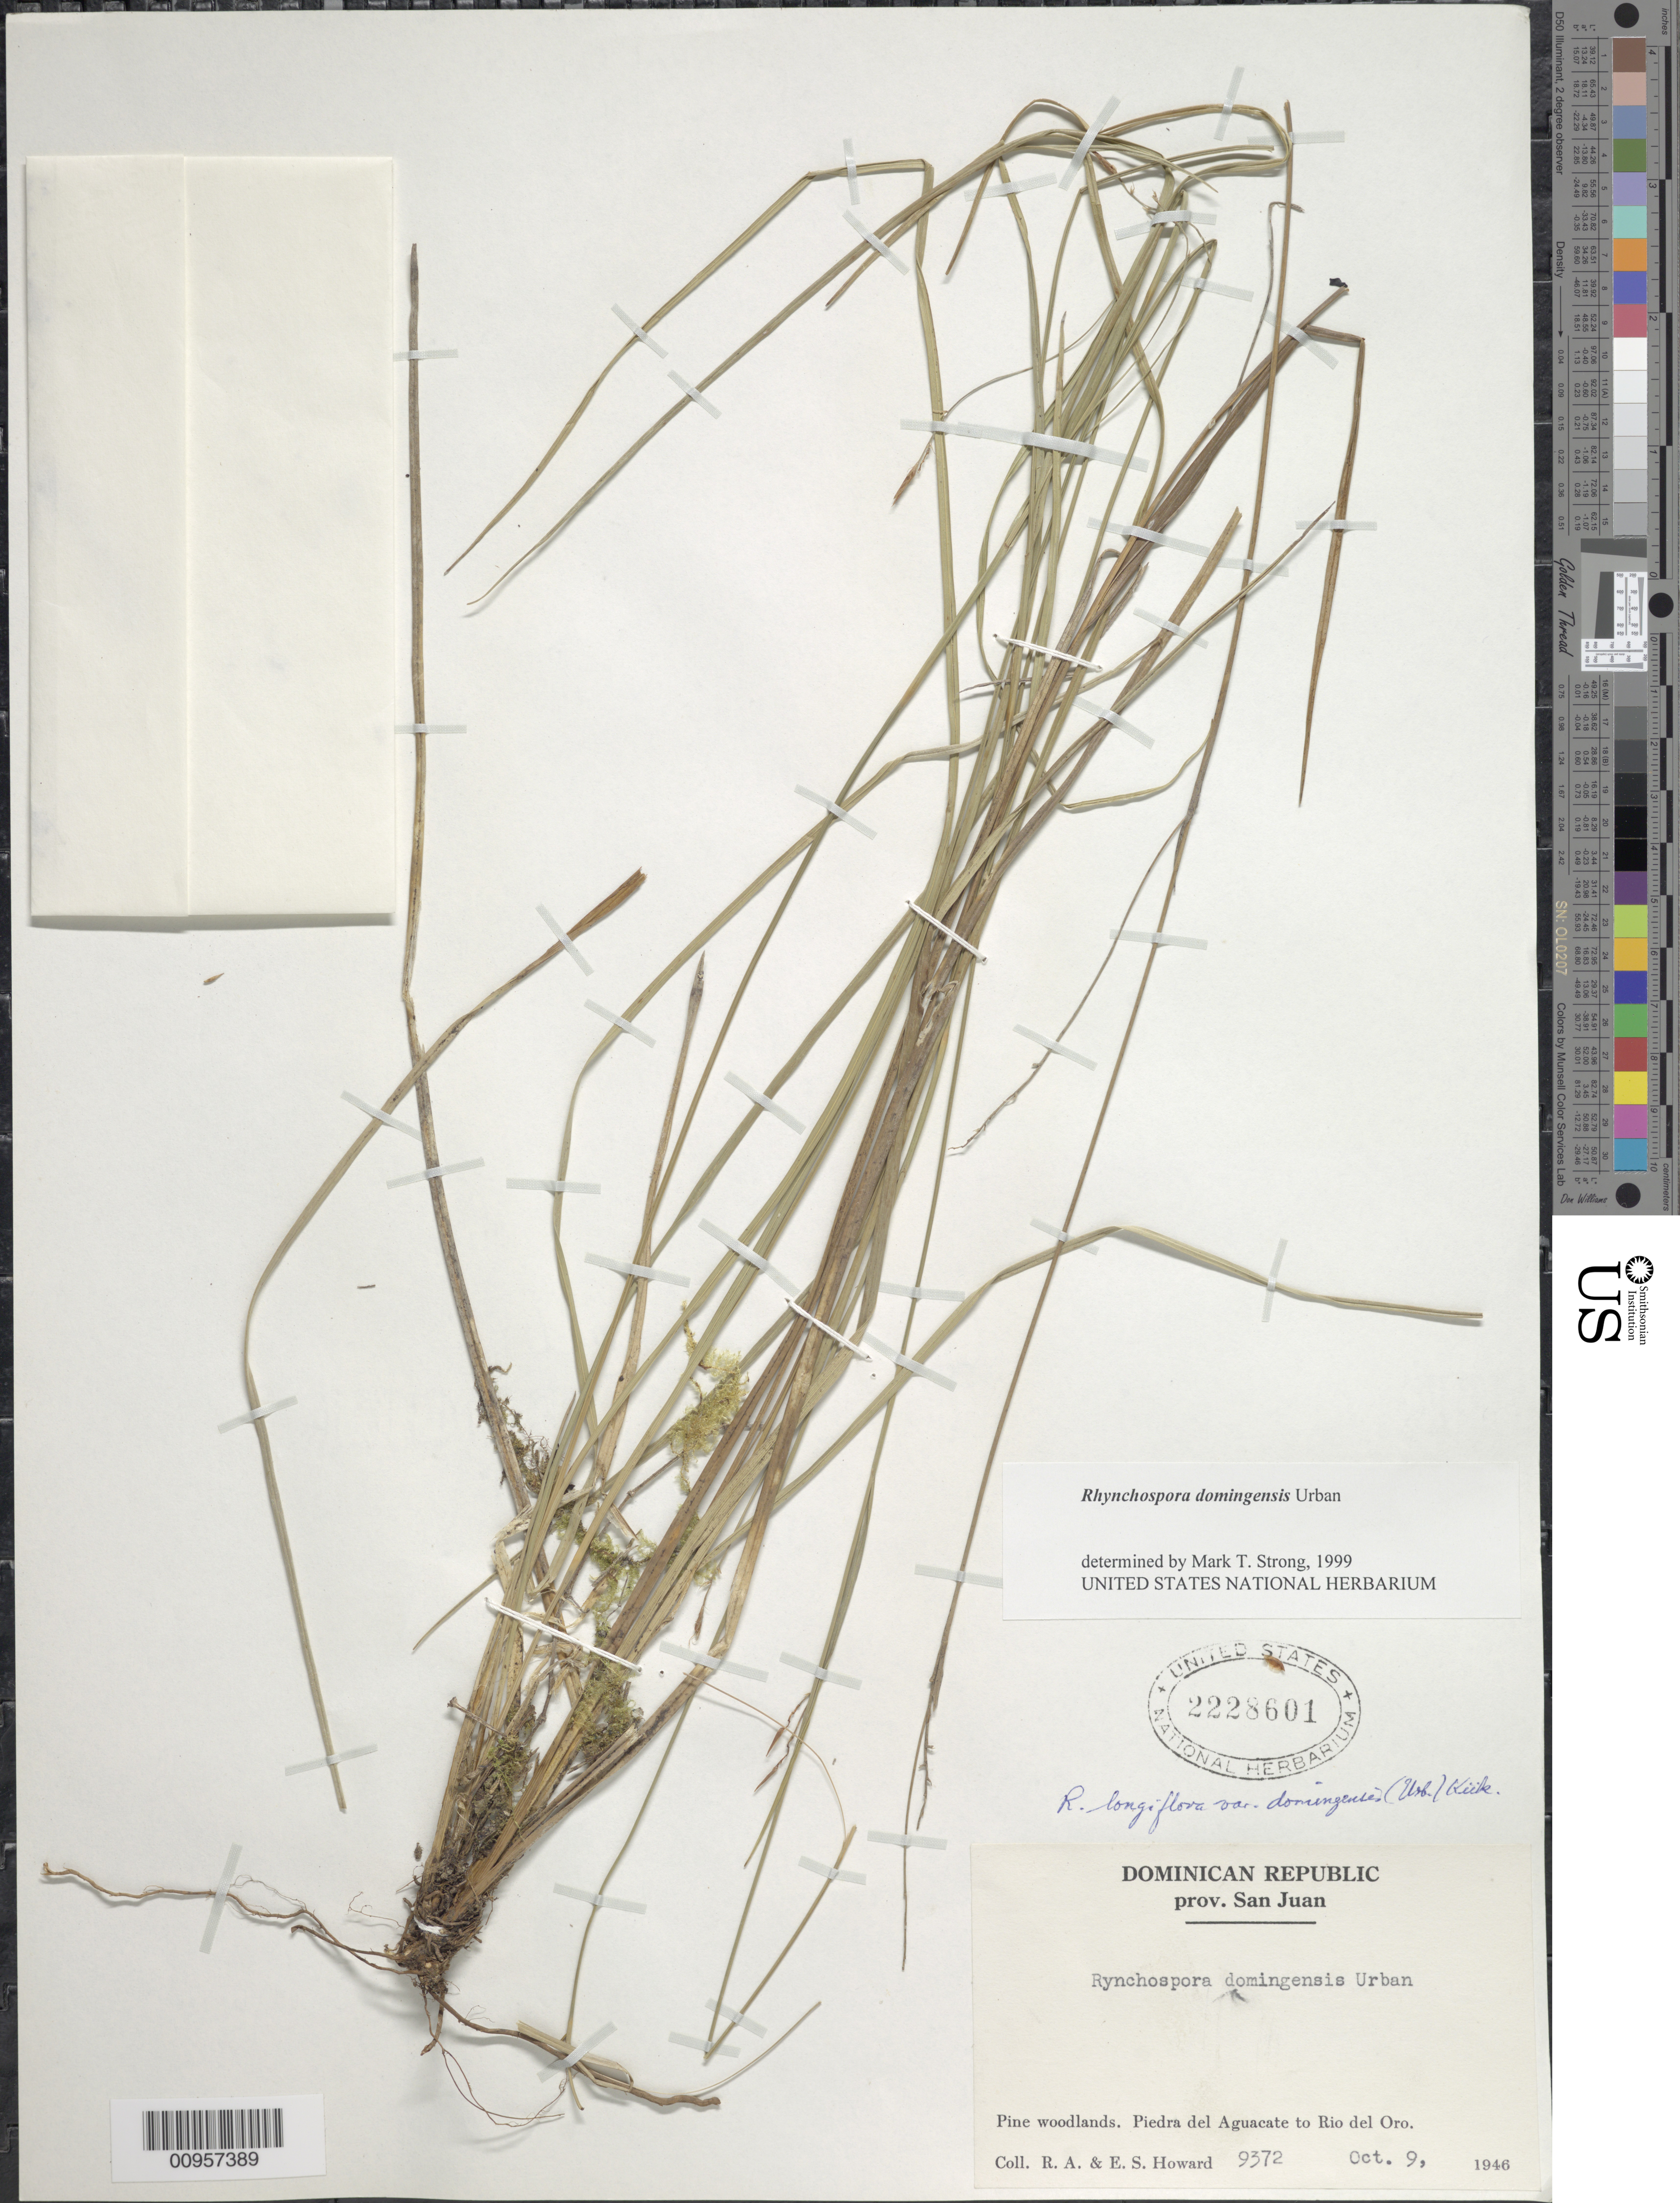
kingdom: Plantae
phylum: Tracheophyta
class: Liliopsida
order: Poales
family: Cyperaceae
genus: Rhynchospora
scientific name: Rhynchospora domingensis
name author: Urb.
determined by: Strong, M. T., (US), Smithsonian Institution - National Museum of Natural History (UNITED STATES)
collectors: R. A. Howard & E. S. Howard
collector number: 9372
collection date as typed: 09 Oct 1946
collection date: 1946-10-09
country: Dominican Republic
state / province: San Juan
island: Hispaniola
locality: Pine woodlands, Piedra Aguacate to Rio del Oro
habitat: Pine woodlands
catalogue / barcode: US 2228601